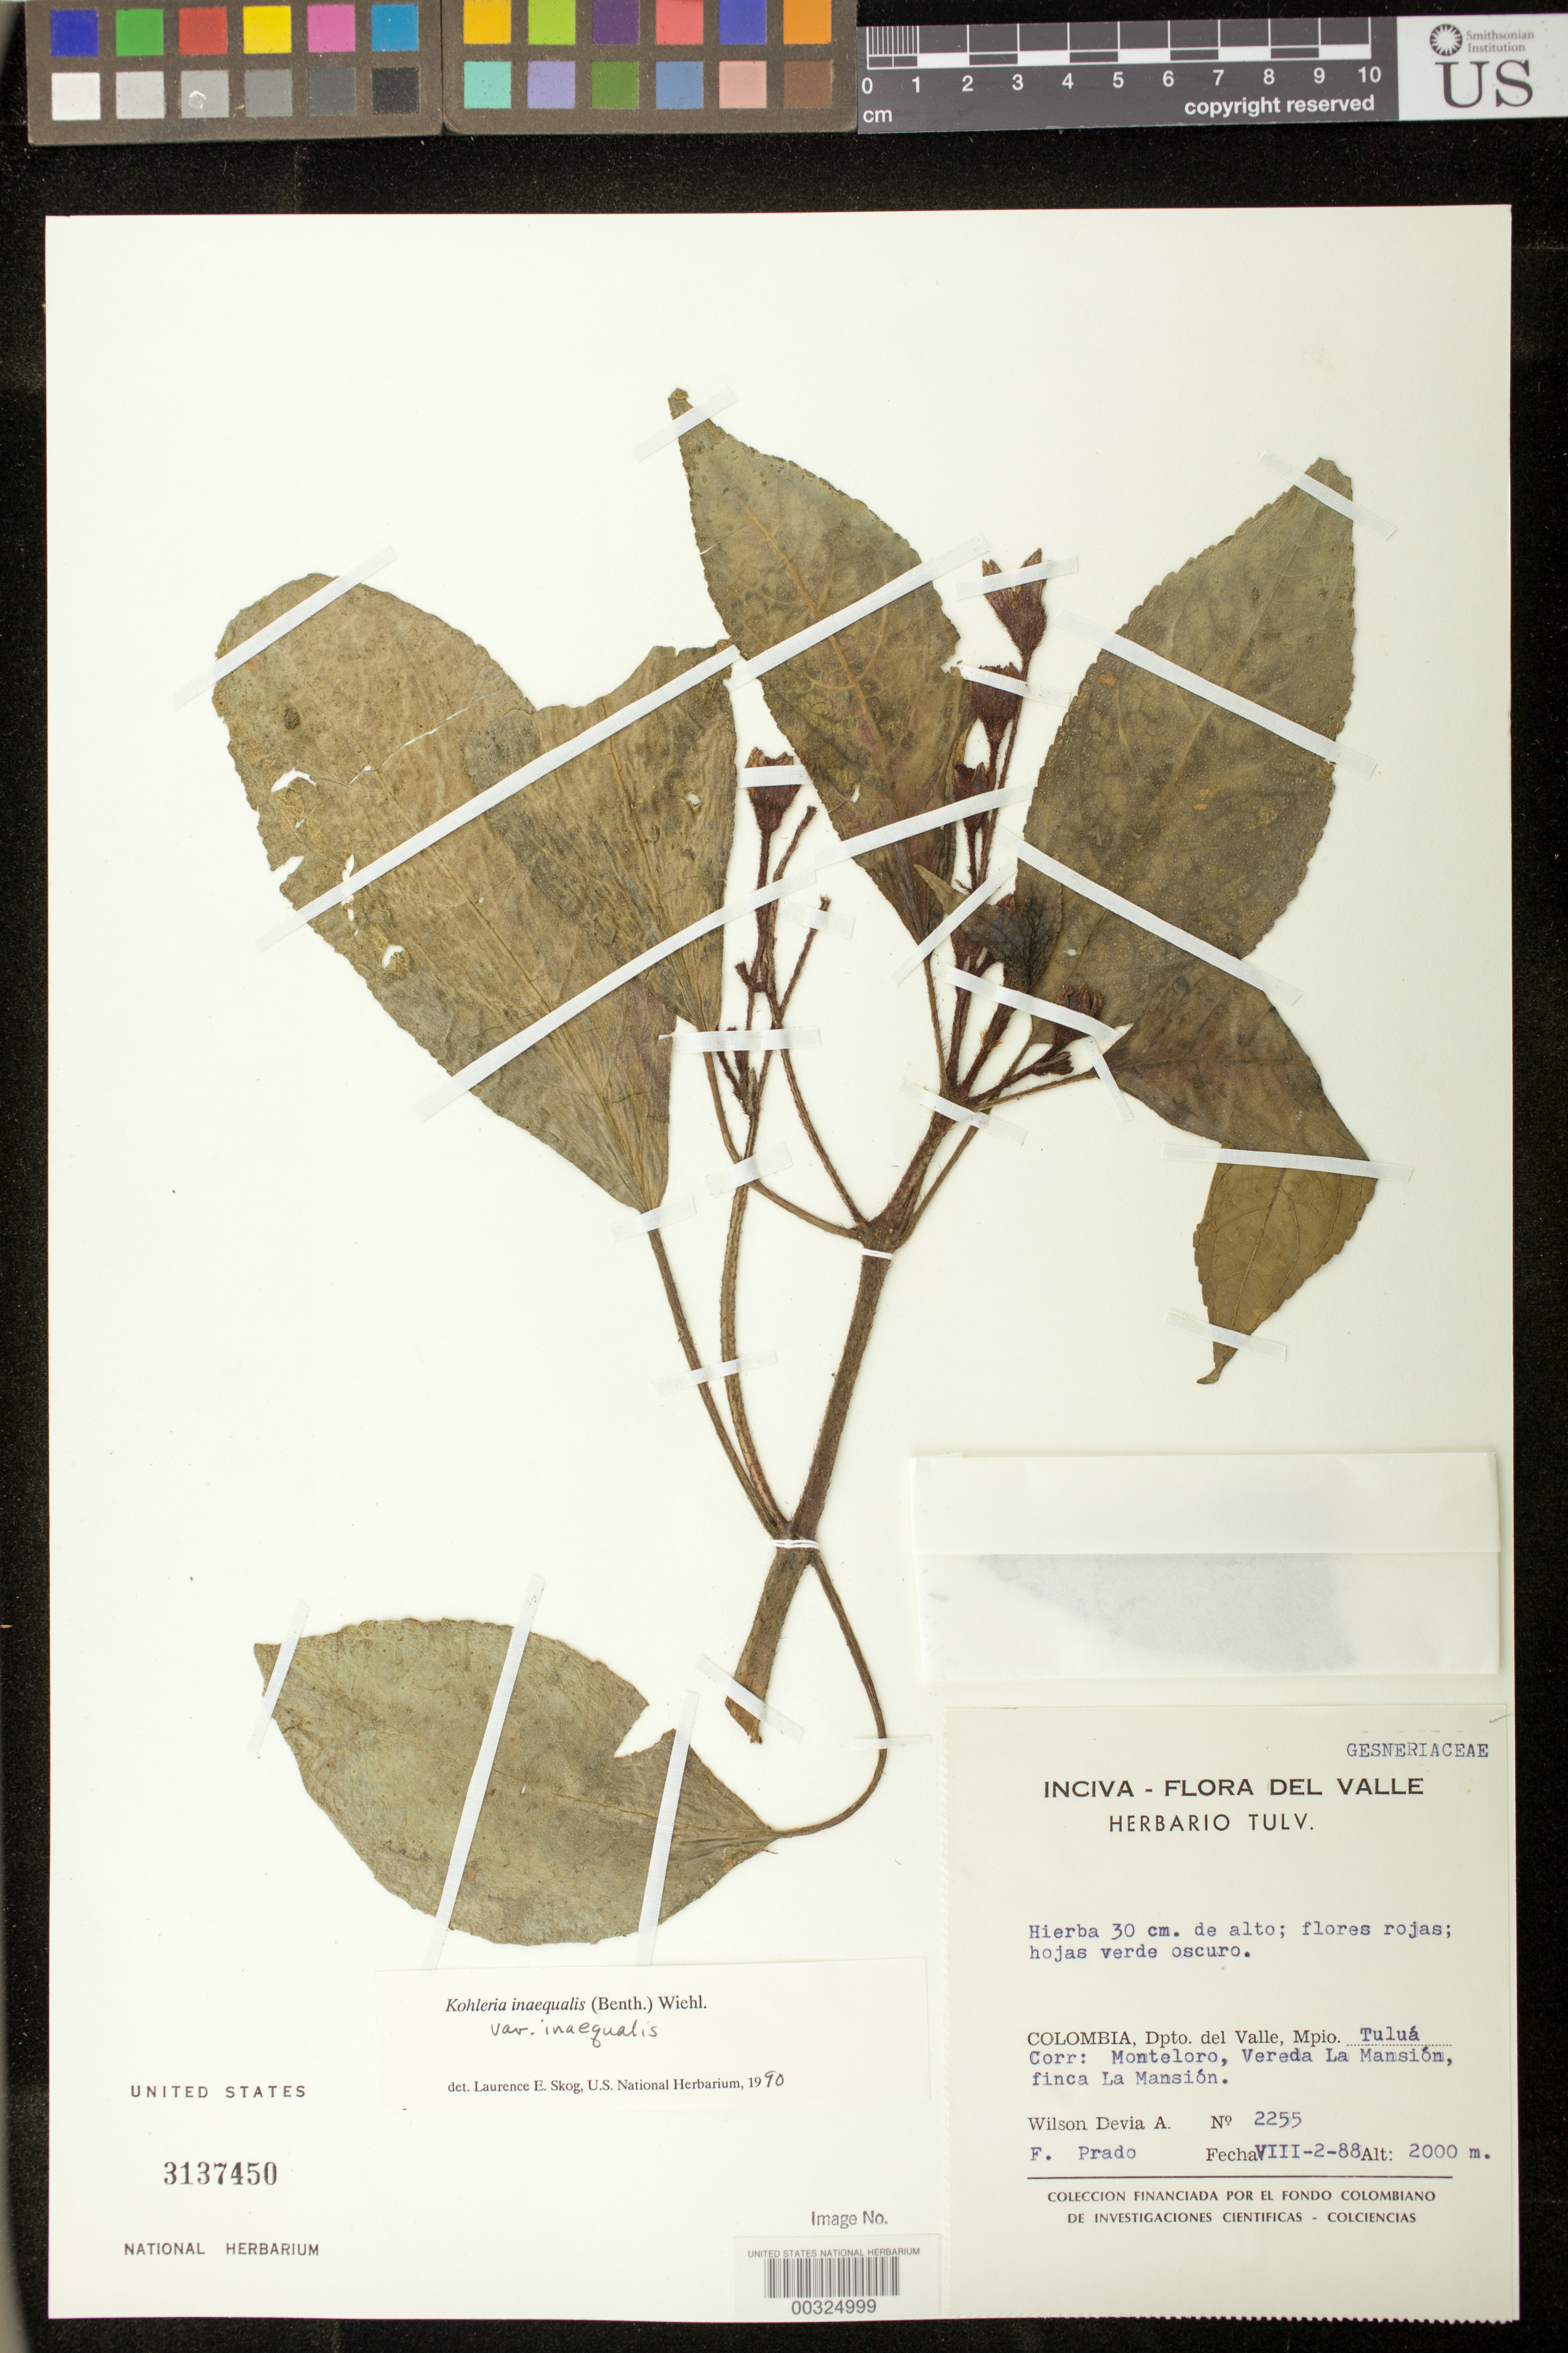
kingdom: Plantae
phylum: Tracheophyta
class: Magnoliopsida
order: Lamiales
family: Gesneriaceae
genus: Kohleria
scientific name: Kohleria inaequalis var. inaequalis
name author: (Benth.) Wiehler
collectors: W. Devia A. & F. Prado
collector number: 2255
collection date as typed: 02 Aug 1988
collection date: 1988-08-02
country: Colombia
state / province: Valle del Cauca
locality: Mun. of Tulua, corr: Monteloro, vereda La Mansion, Finca La Mansion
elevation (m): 2000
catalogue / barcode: US 3137450